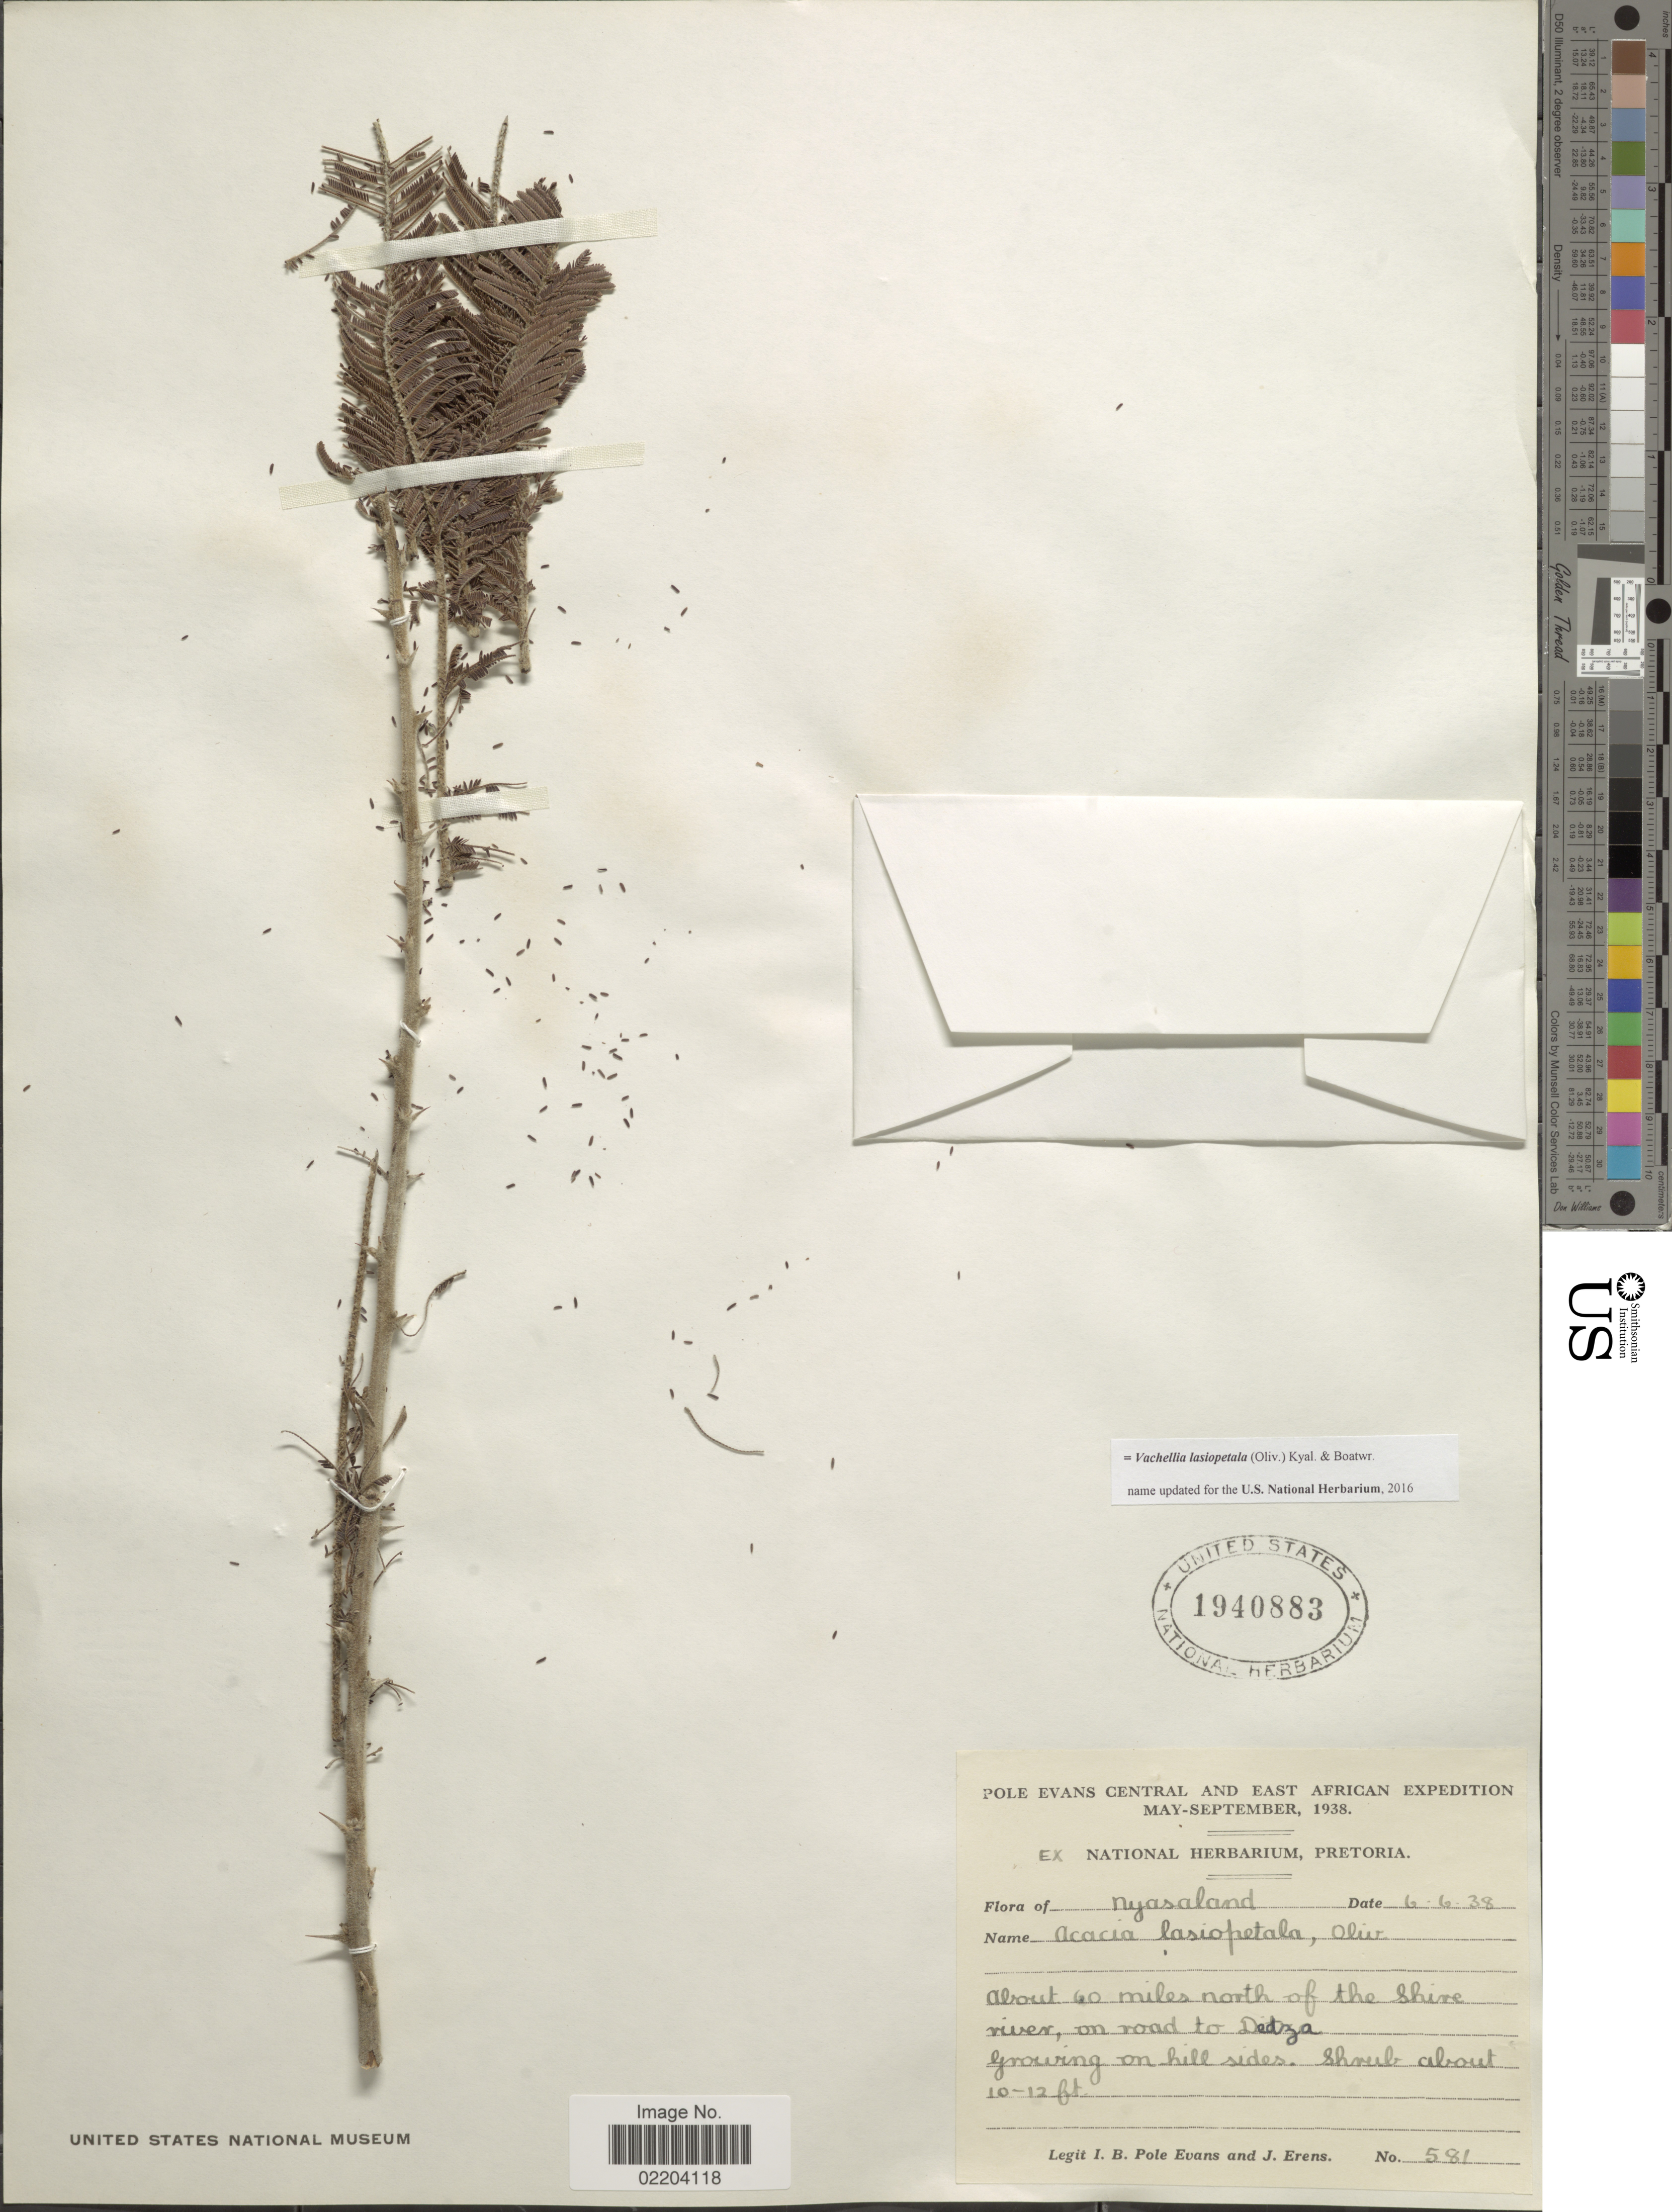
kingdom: Plantae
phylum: Tracheophyta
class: Magnoliopsida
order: Fabales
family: Fabaceae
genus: Vachellia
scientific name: Vachellia lasiopetala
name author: (Oliv.) Kyal. & Boatwr.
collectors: I. B. Pole-Evans & J. Erens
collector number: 581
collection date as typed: Transcribed d/m/y: 6/6/38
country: Malawi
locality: About 60 miles north of the Shire river, on road to Dedza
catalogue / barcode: US 1940883